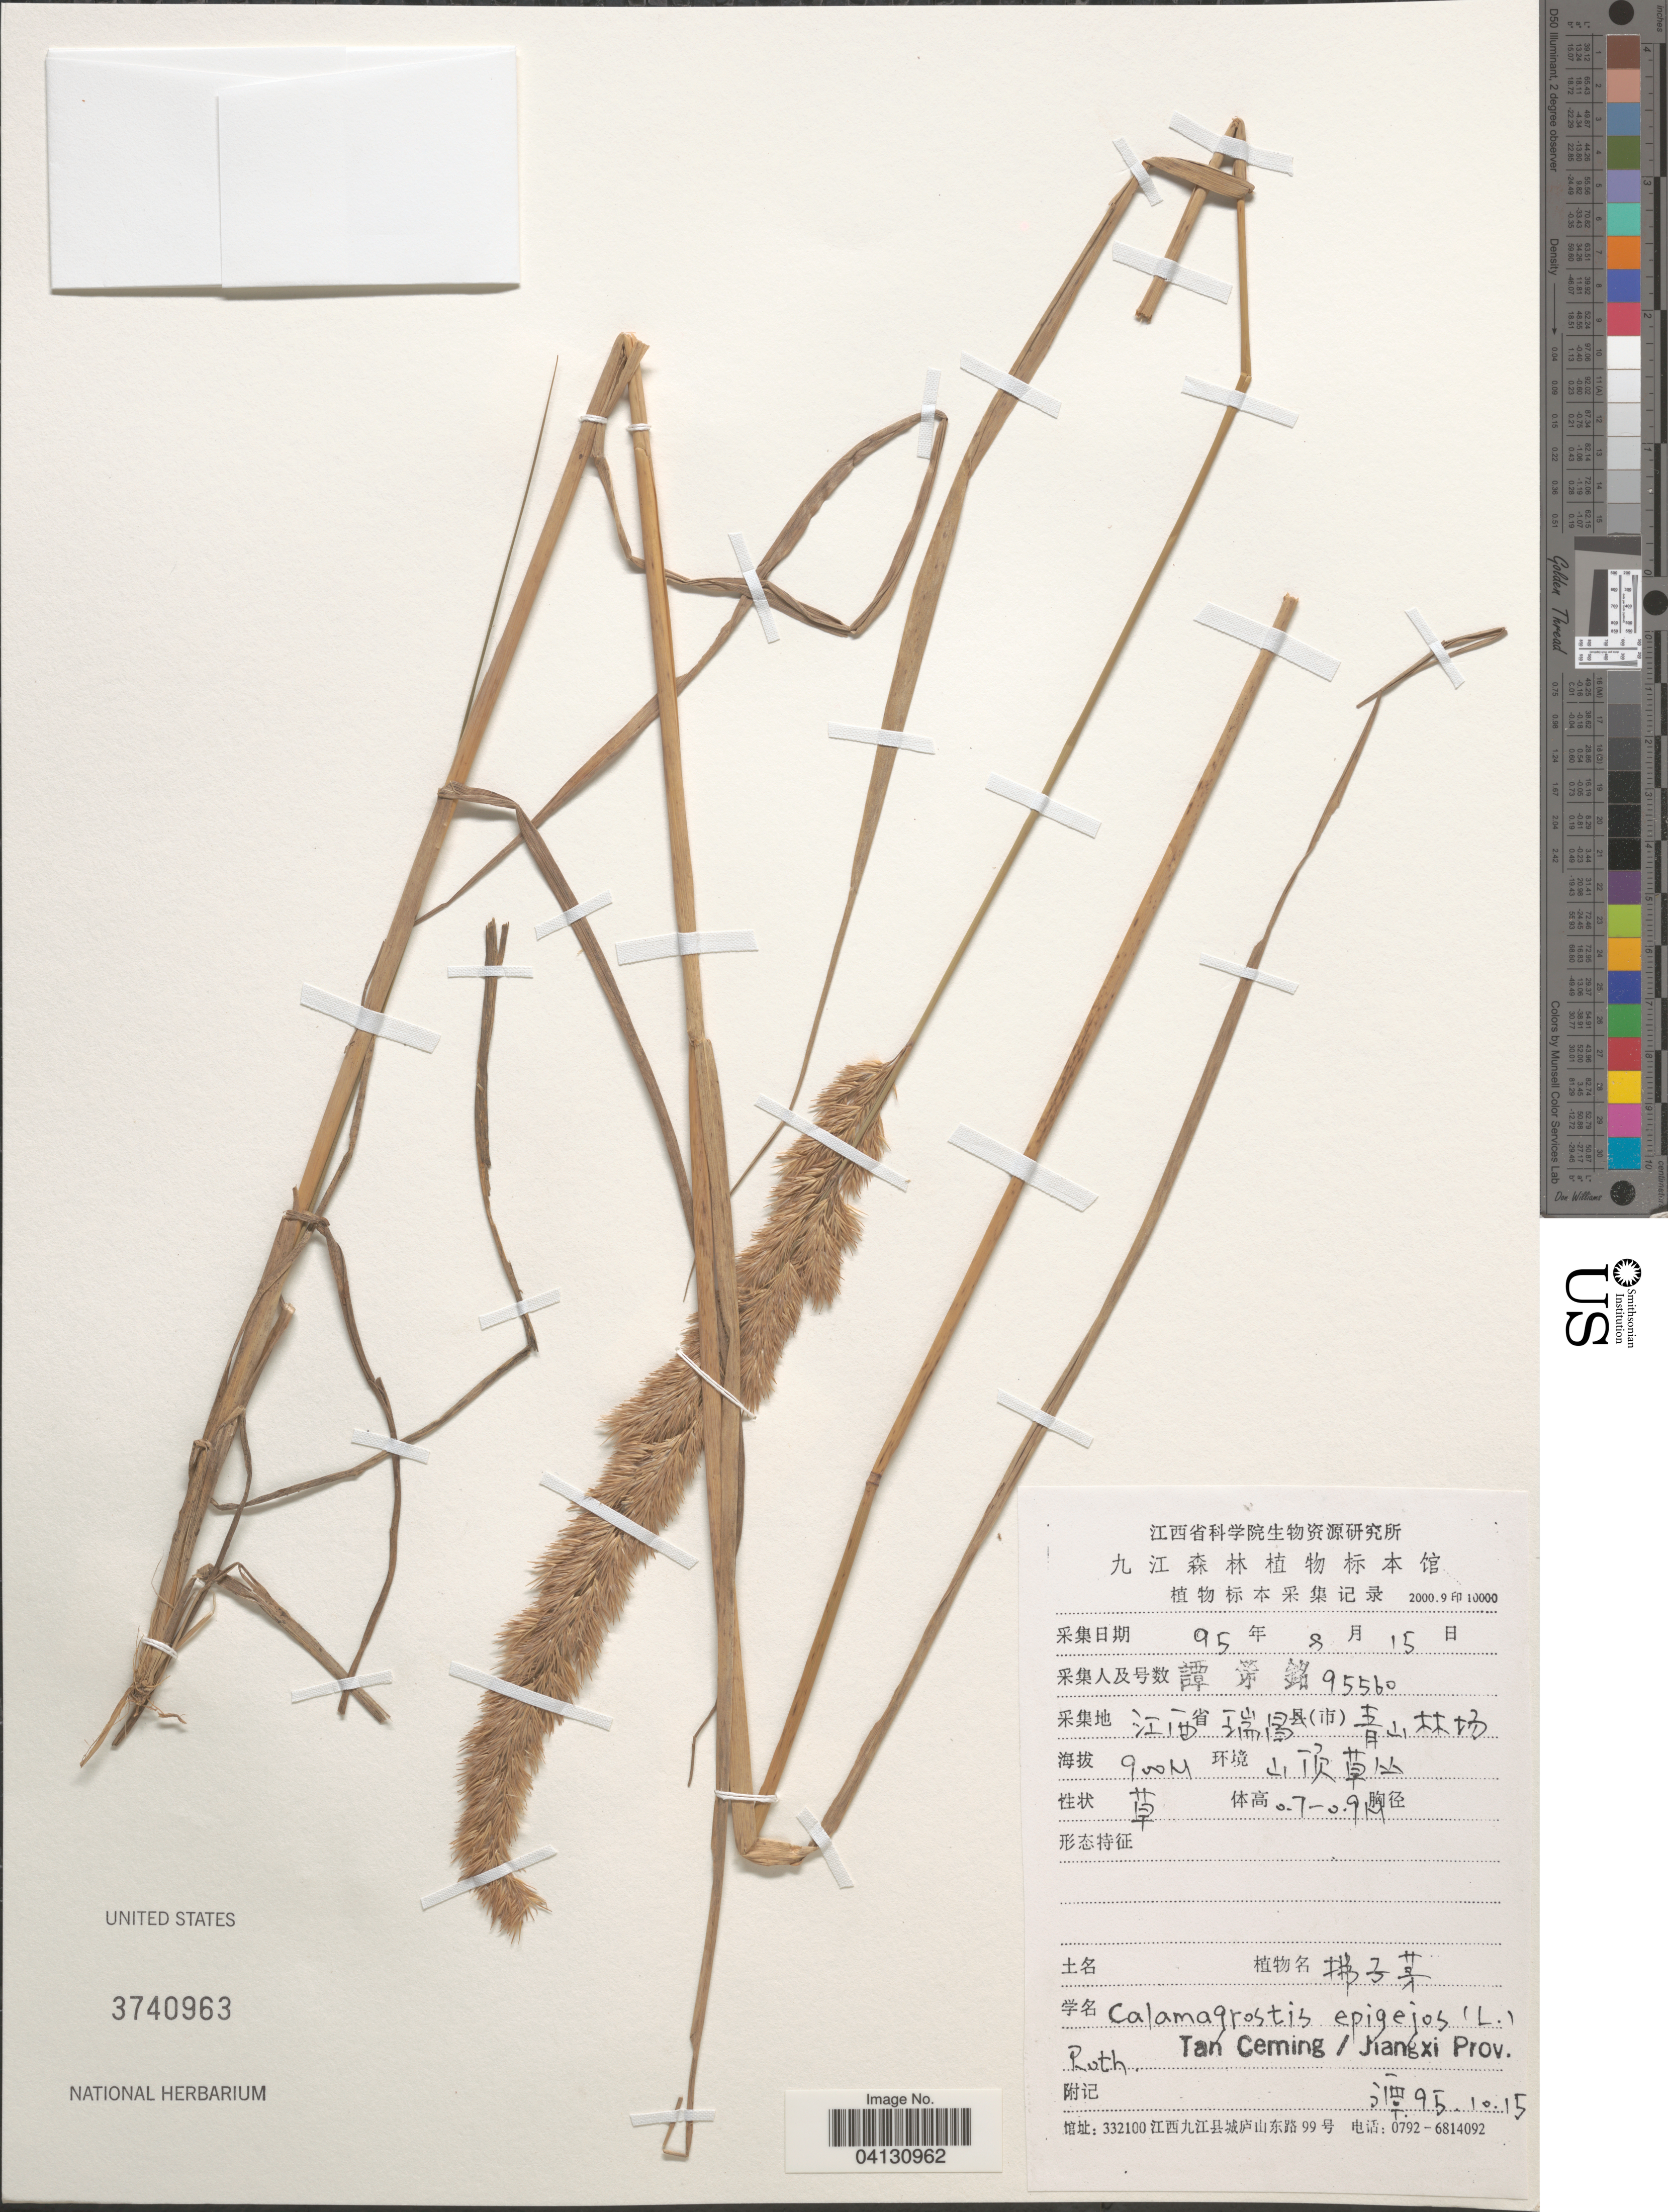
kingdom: Plantae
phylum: Tracheophyta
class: Liliopsida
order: Poales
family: Poaceae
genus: Calamagrostis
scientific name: Calamagrostis epigeios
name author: (L.) Roth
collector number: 95560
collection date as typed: Transcribed d/m/y: 15/8/95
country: China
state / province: Jiangxi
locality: X. Tan Ceming.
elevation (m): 900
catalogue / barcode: US 3740963